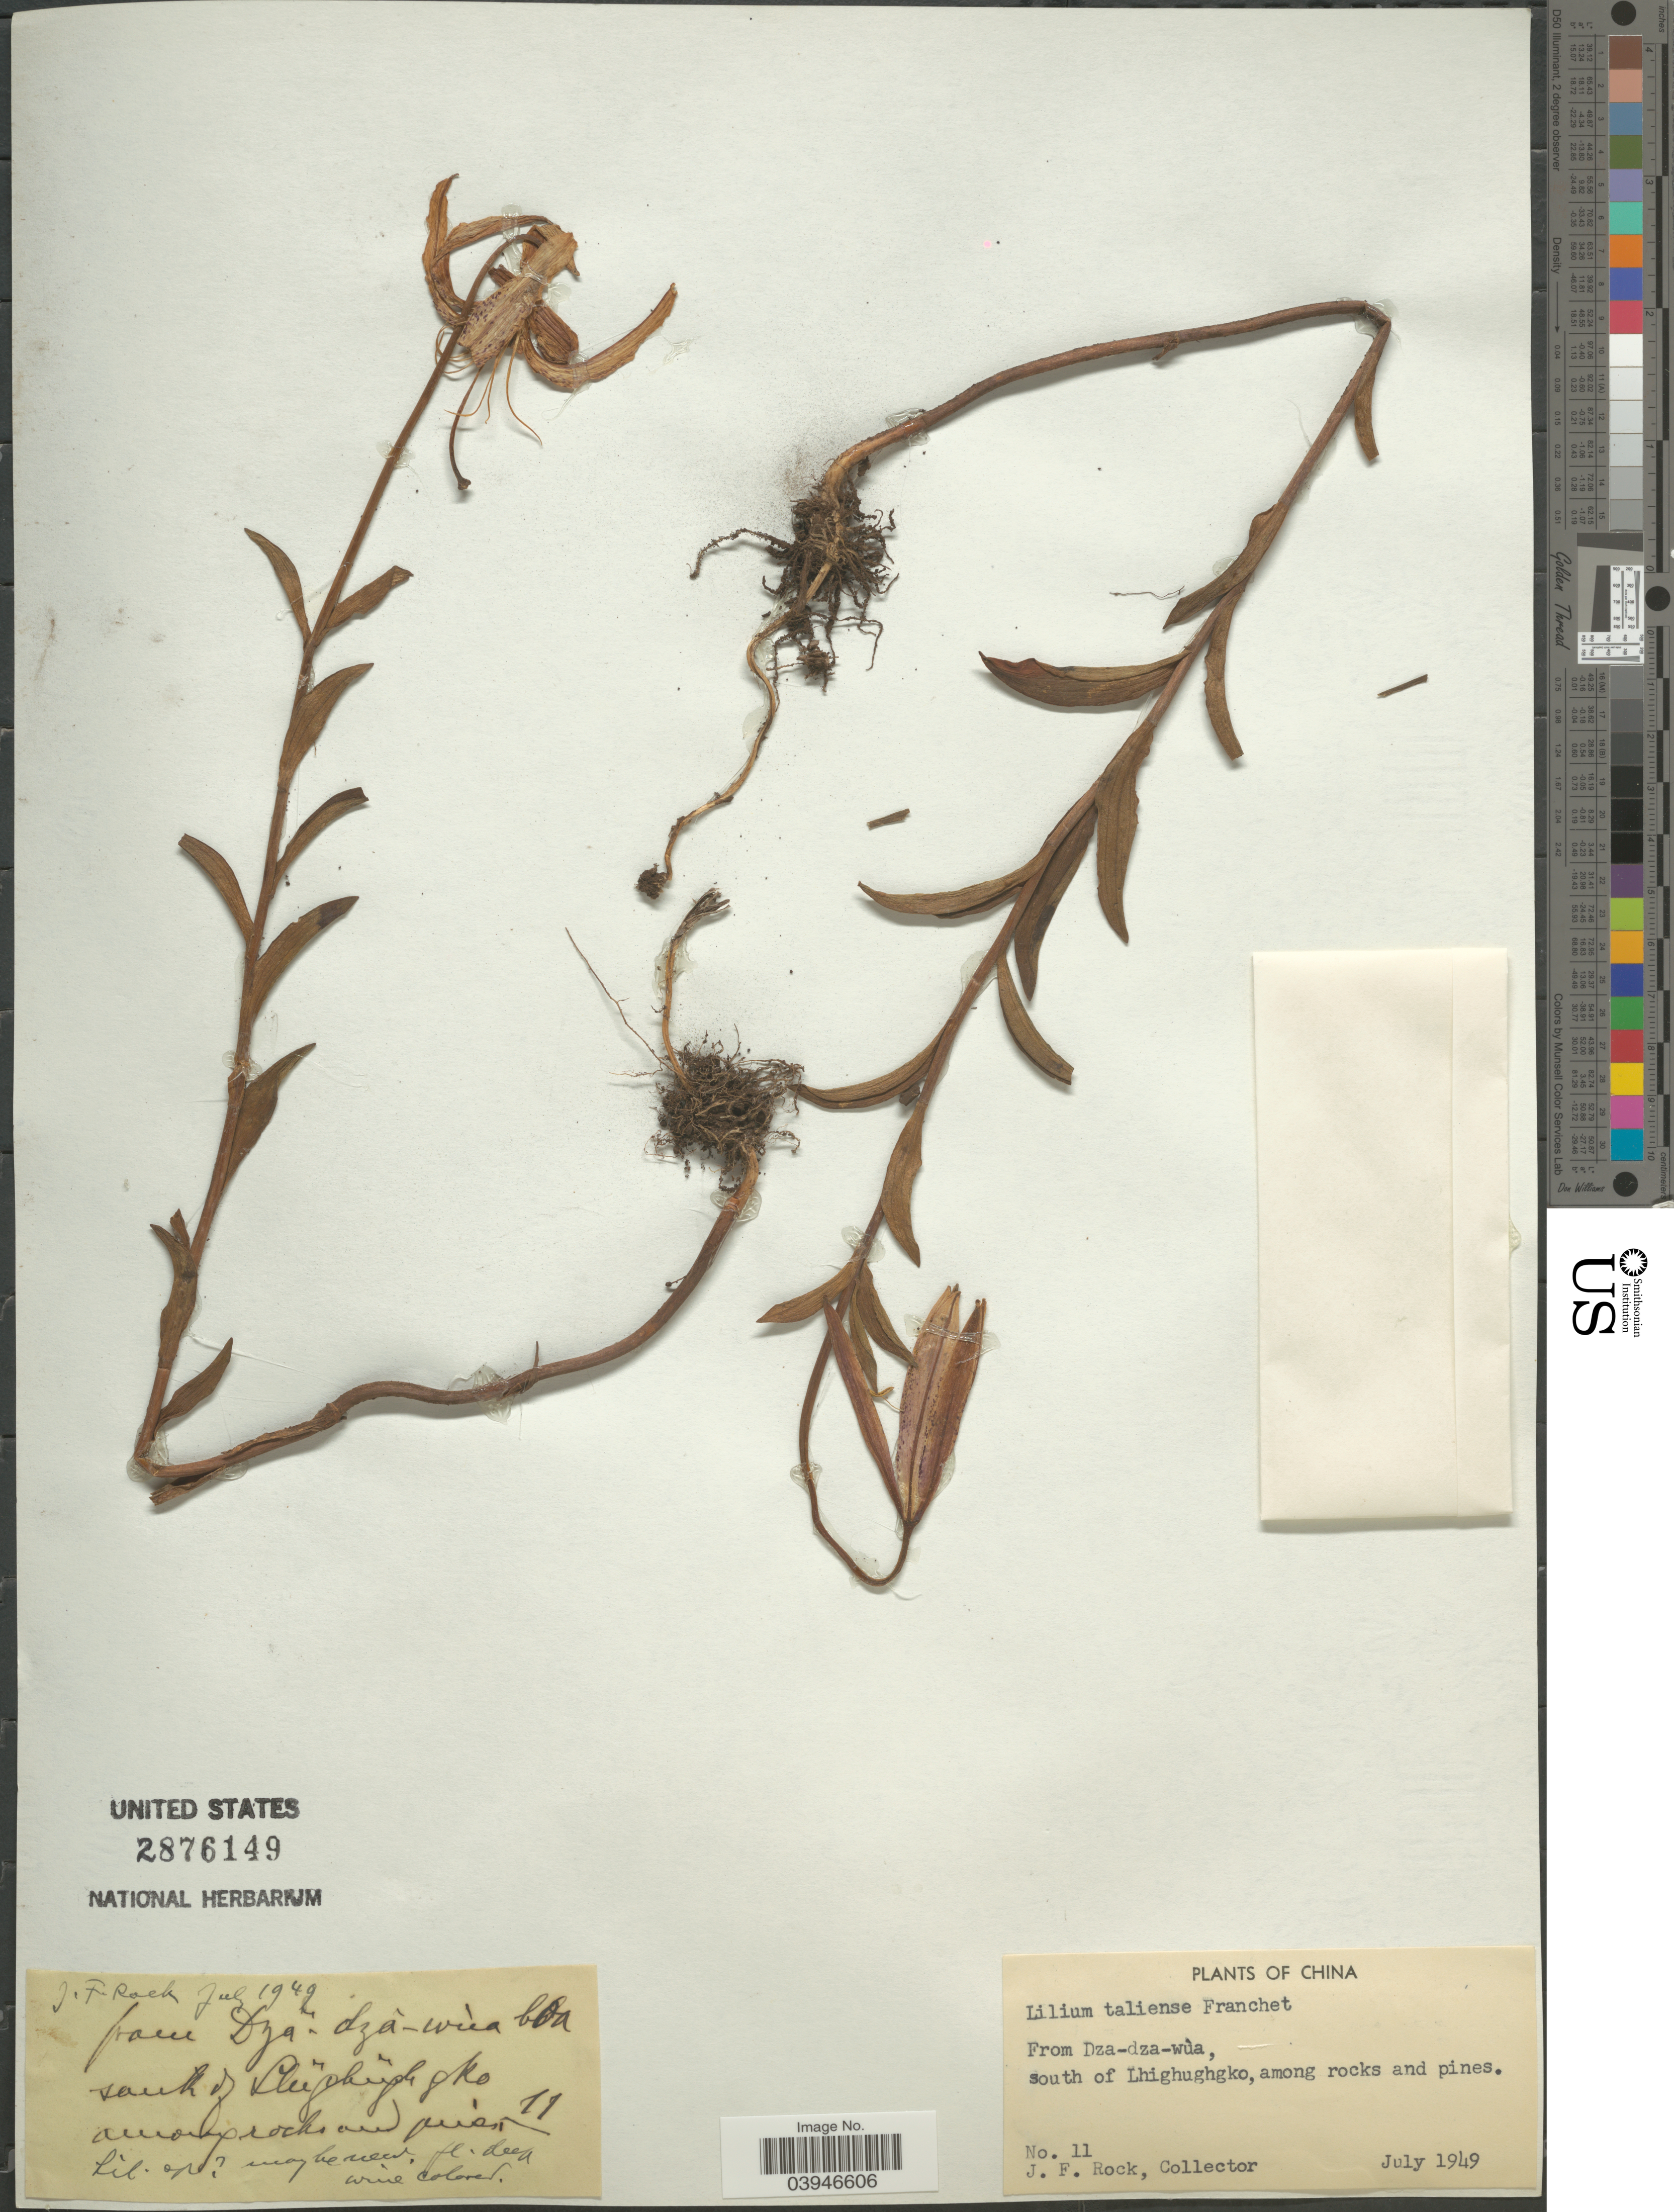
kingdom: Plantae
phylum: Tracheophyta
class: Liliopsida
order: Liliales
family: Liliaceae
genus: Lilium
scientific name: Lilium taliense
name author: Franch.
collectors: J. Rock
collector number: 11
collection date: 1949-07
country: China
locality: From Dza-dza-wùa, south of Lhighughgko, among rocks and pines.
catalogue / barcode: US 2876149